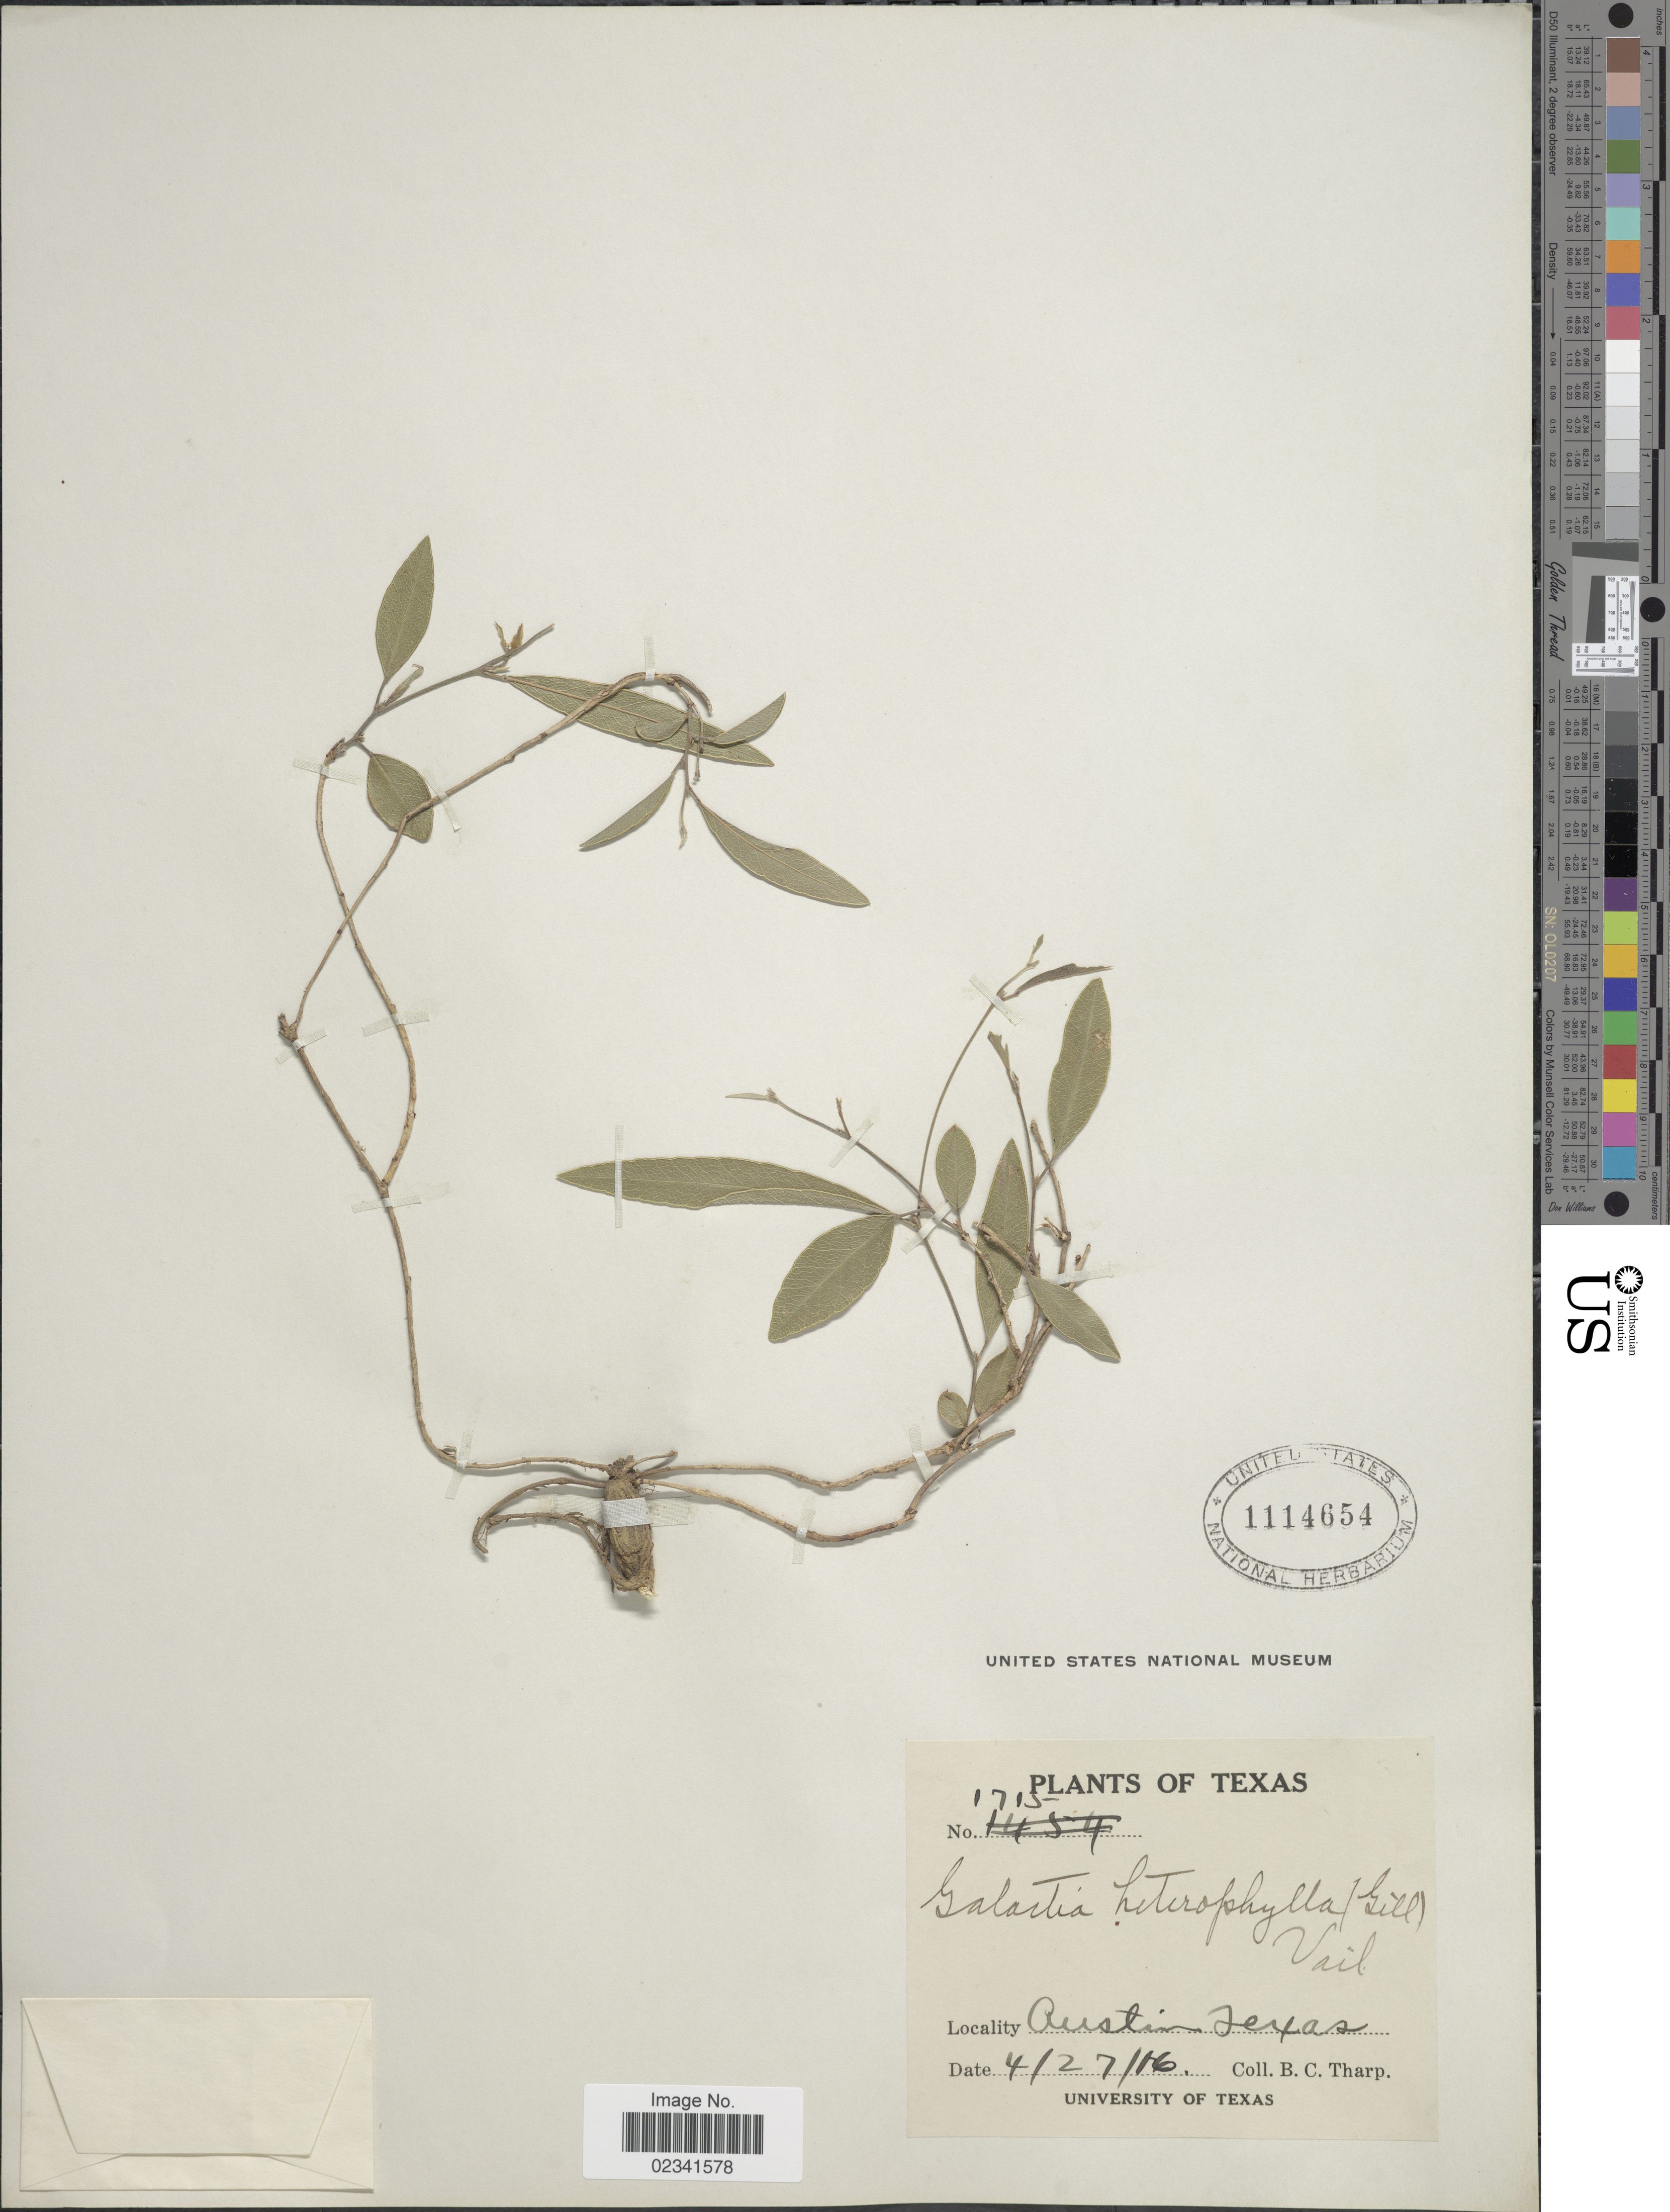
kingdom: Plantae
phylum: Tracheophyta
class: Magnoliopsida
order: Fabales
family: Fabaceae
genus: Galactia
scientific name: Galactia marginalis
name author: Benth.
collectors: B. C. Tharp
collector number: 1715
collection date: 1916-04-27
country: United States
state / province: Texas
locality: Austin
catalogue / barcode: US 1114654